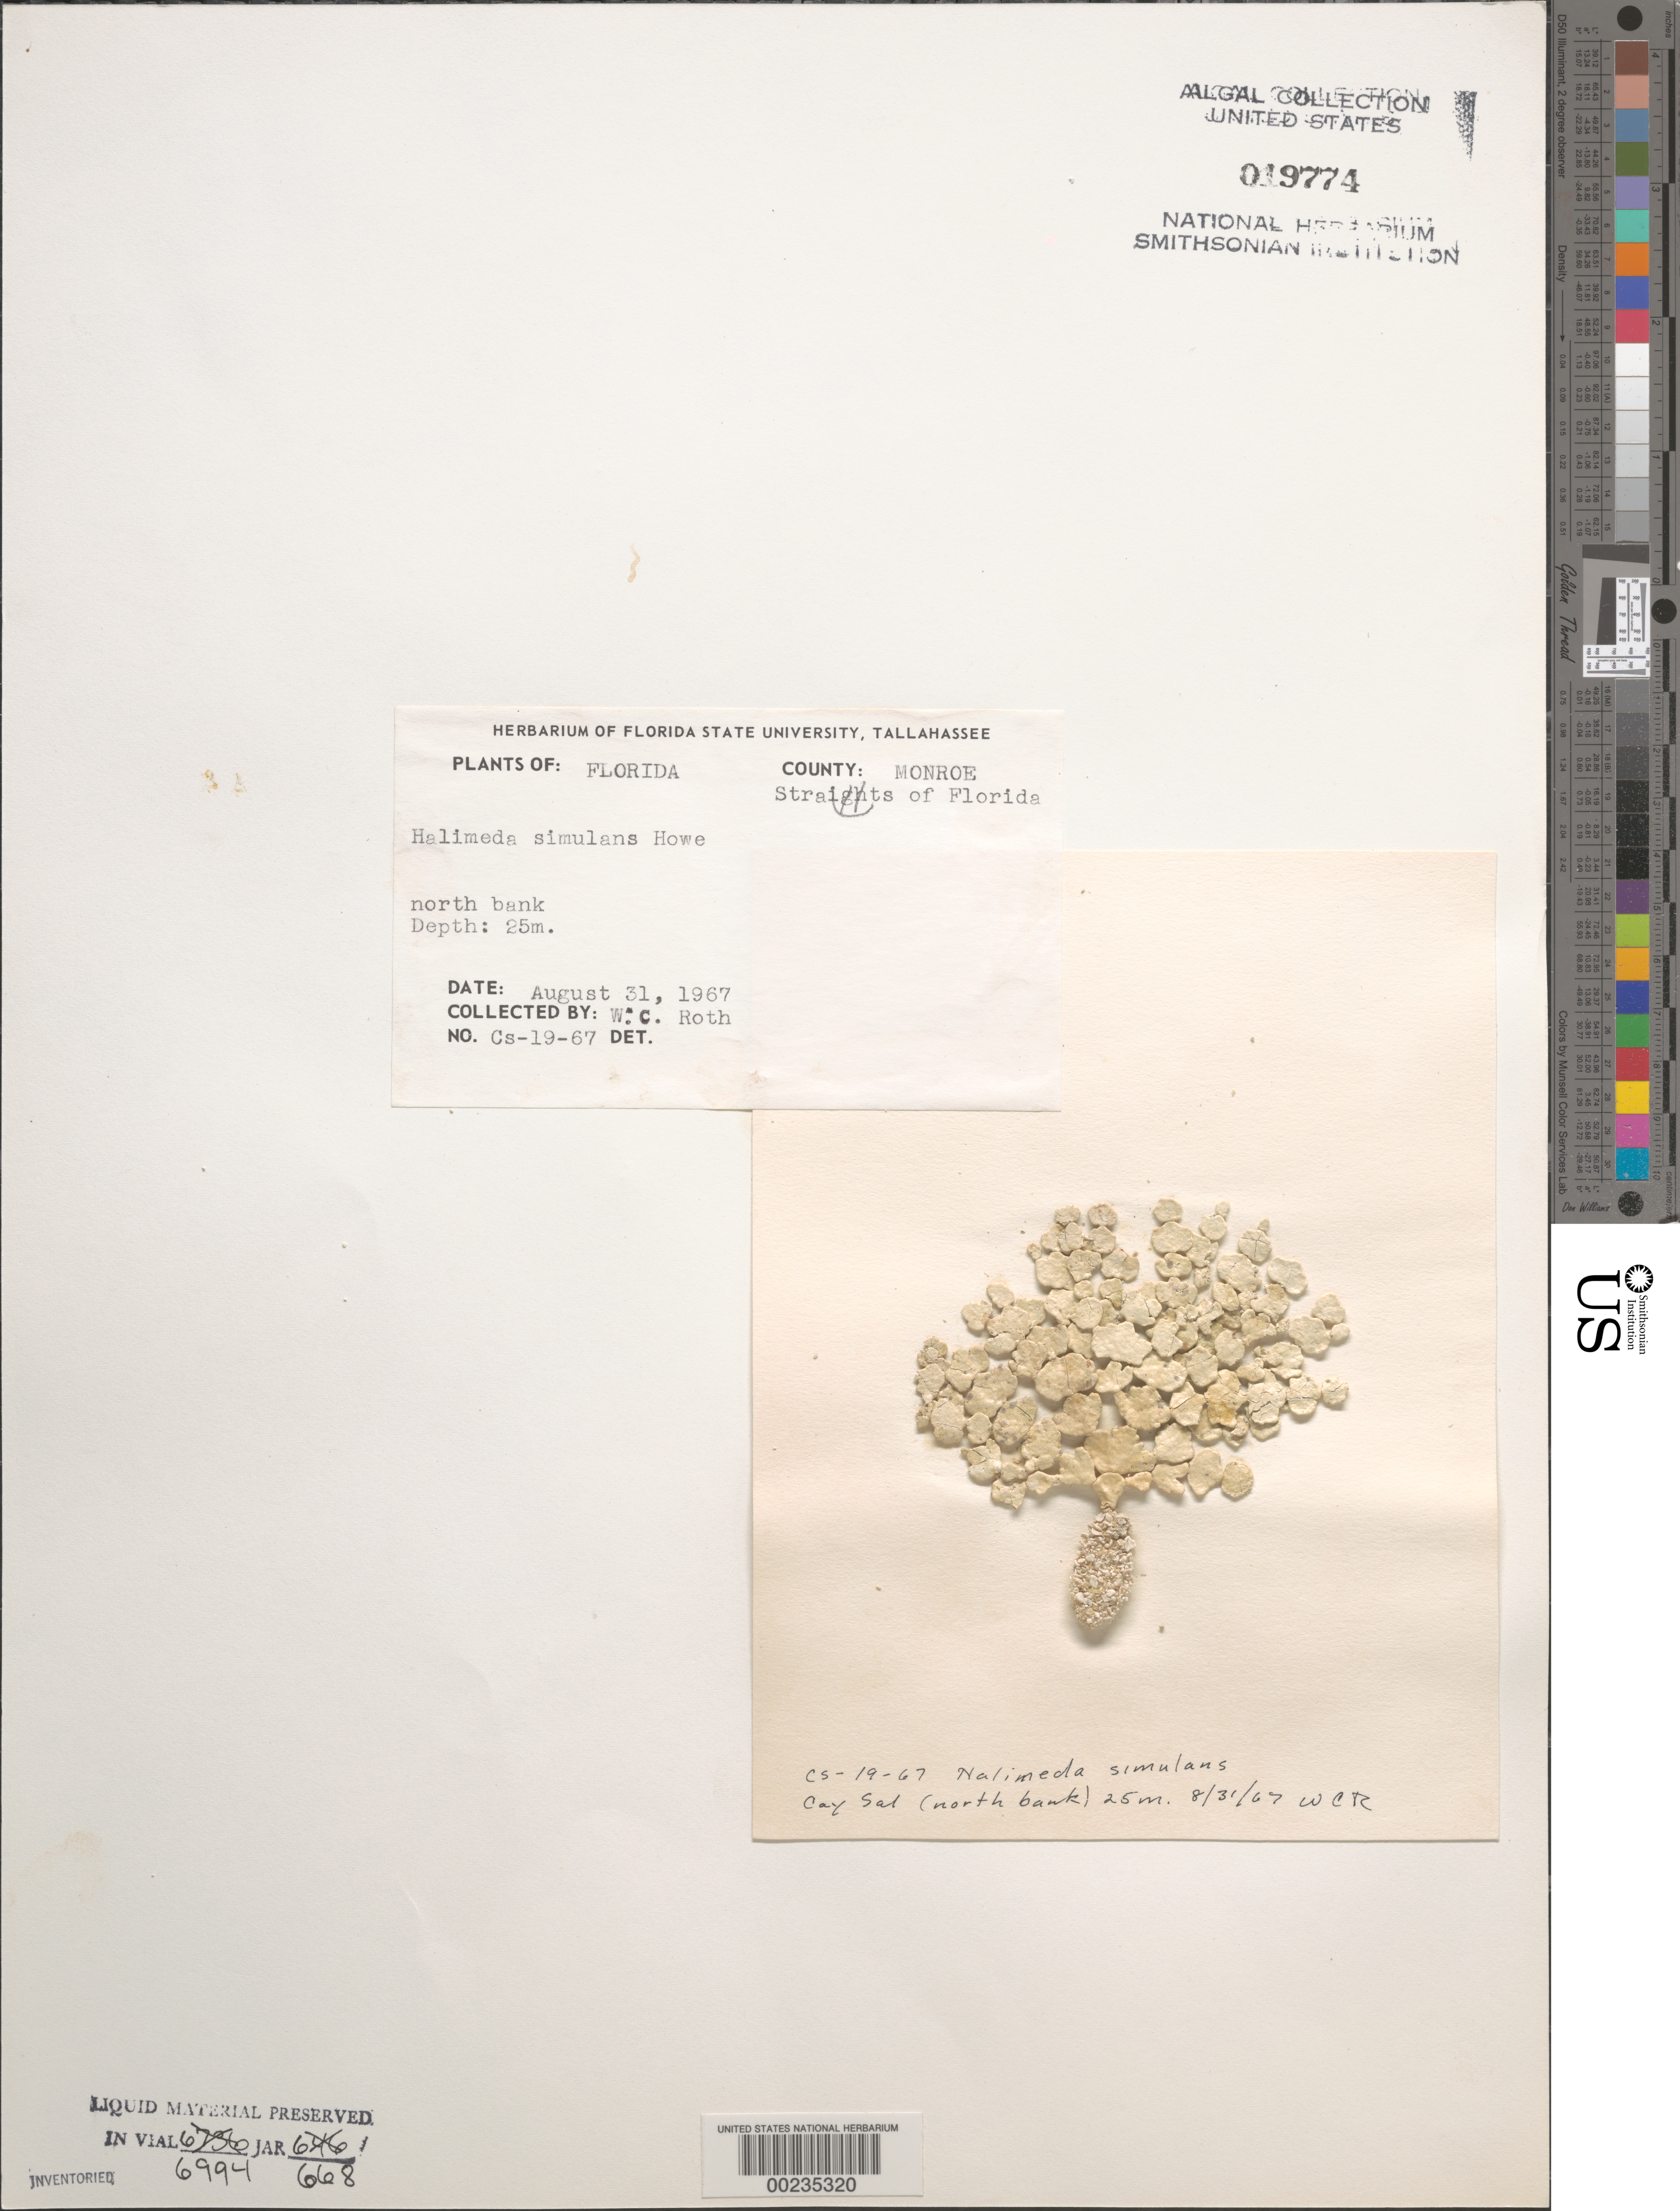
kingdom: Plantae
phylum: Chlorophyta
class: Ulvophyceae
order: Bryopsidales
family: Halimedaceae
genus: Halimeda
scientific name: Halimeda simulans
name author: M. Howe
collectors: W. C. Roth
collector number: Cs-19-67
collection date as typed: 31 Aug 1967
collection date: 1967-08-31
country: United States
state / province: Florida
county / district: Monroe County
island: Cay Sal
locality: Straits of Florida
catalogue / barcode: US 19774